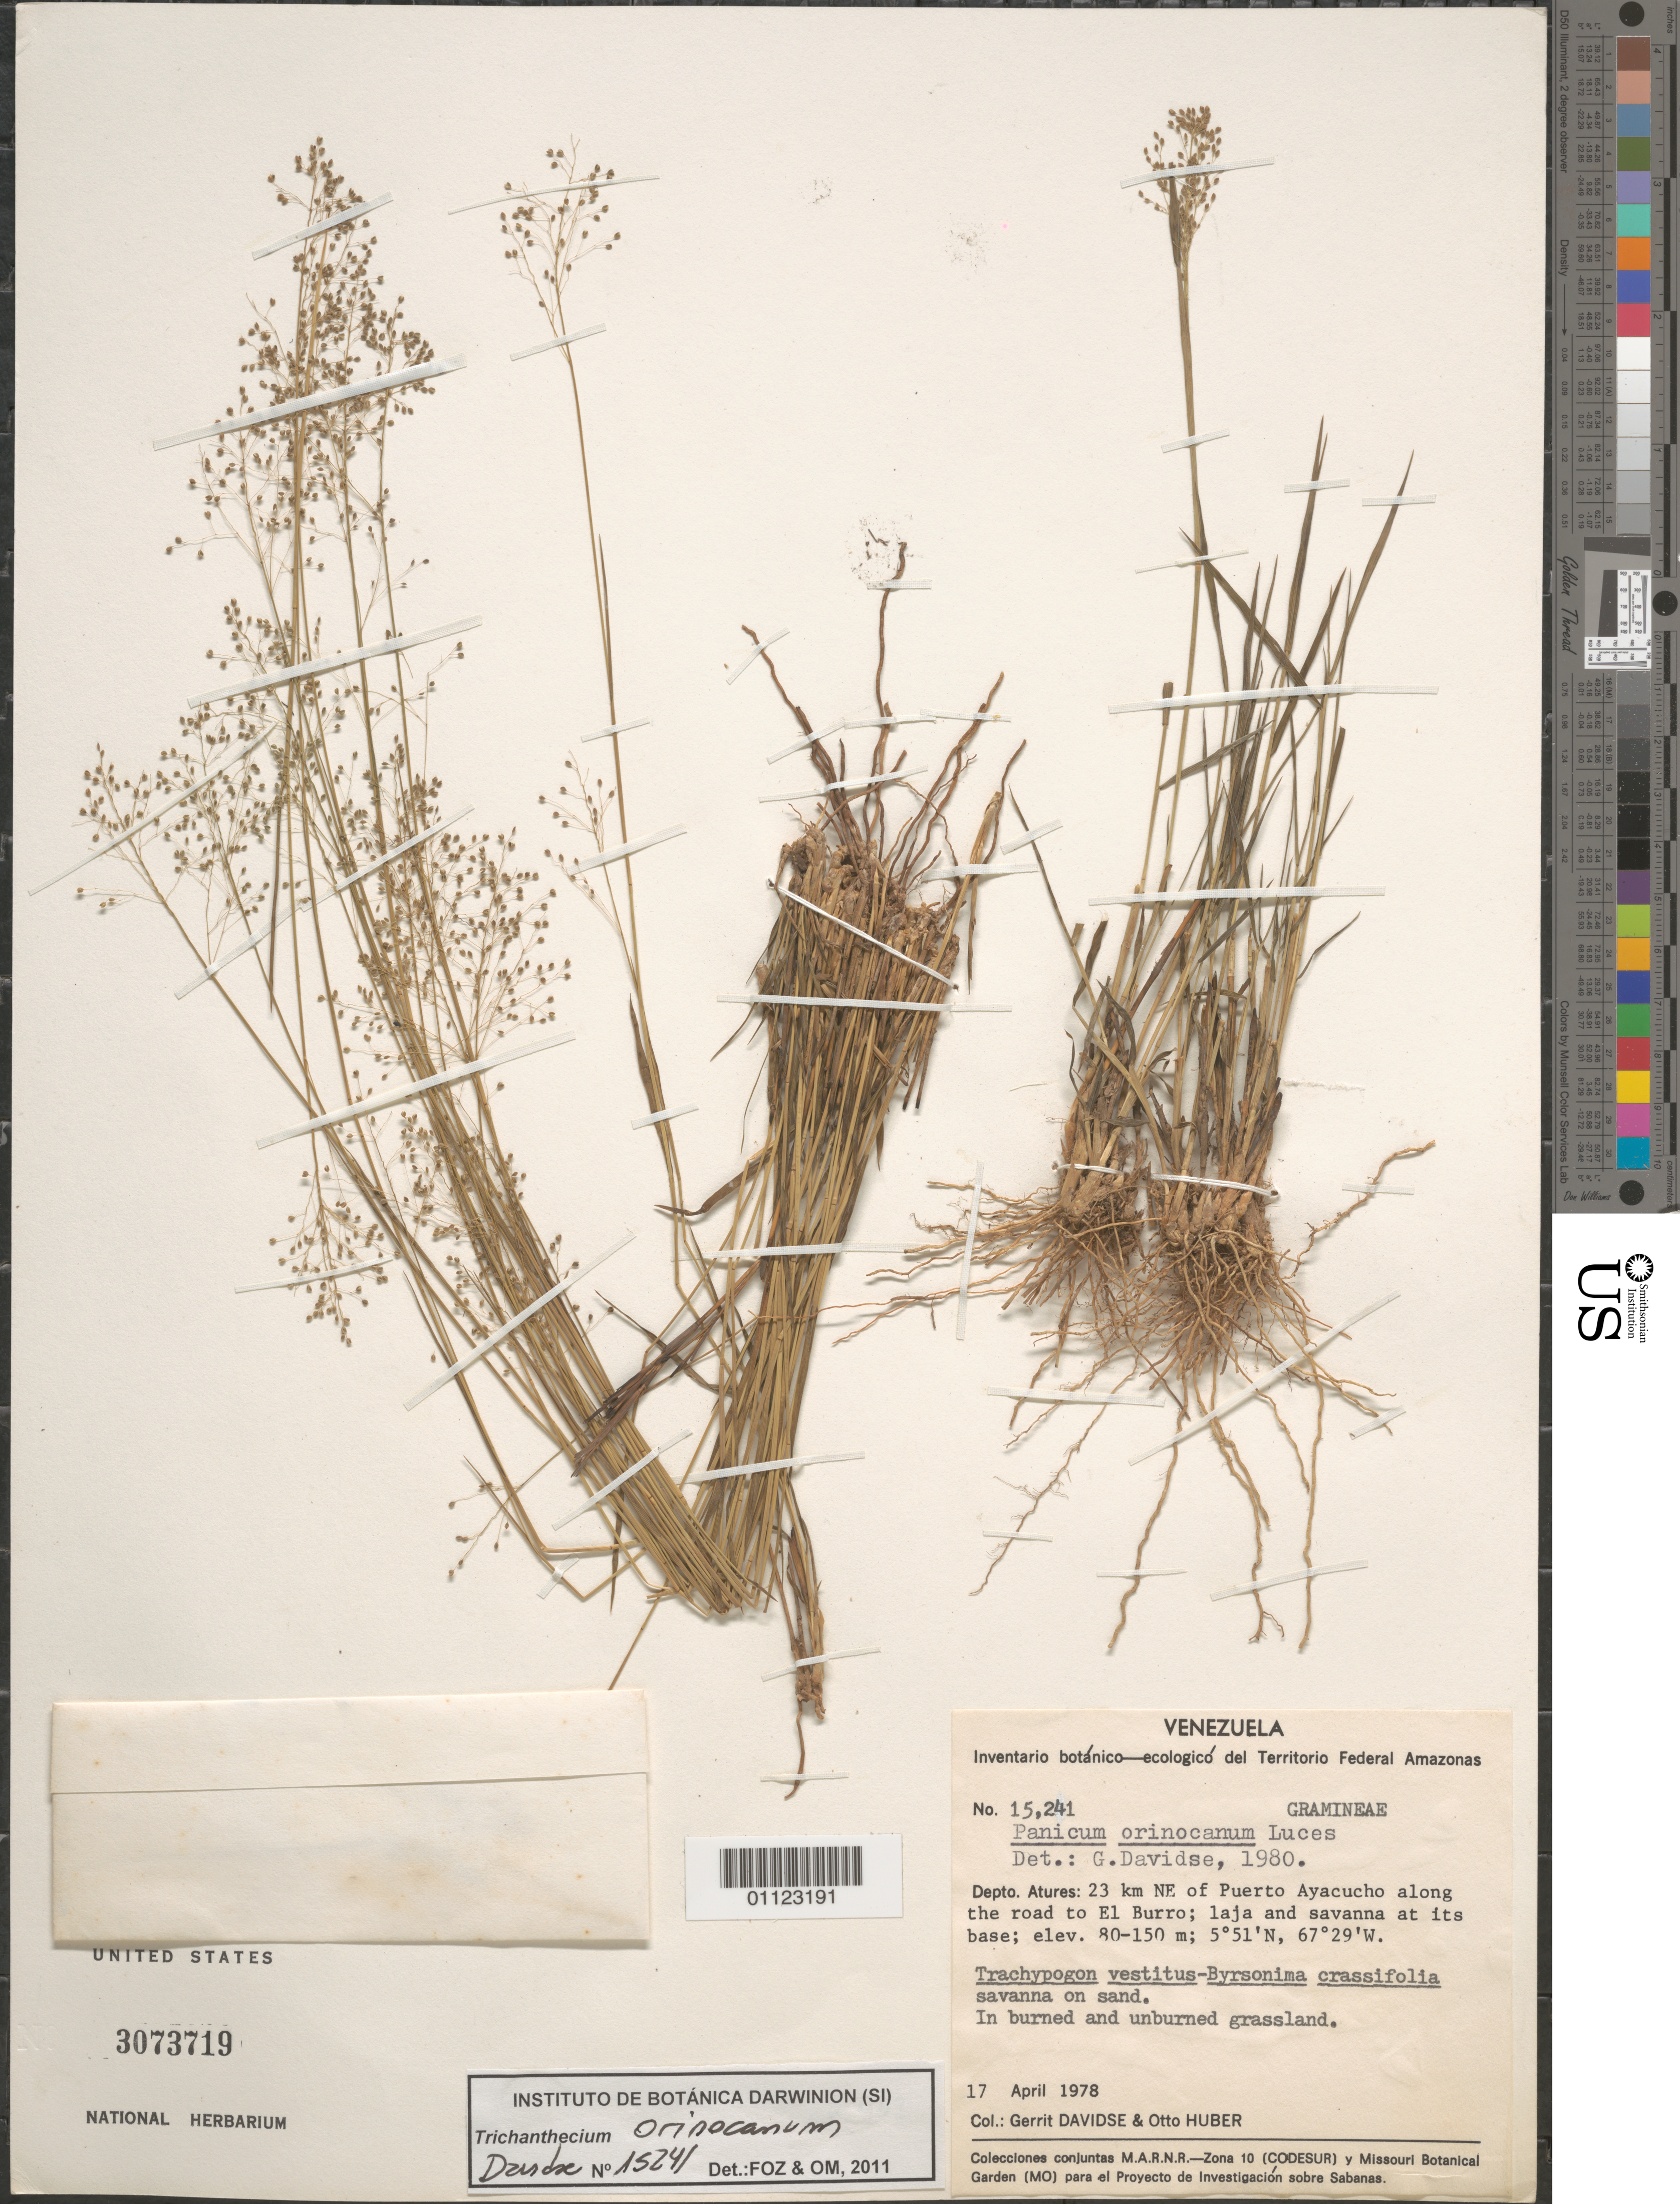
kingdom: Plantae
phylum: Tracheophyta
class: Liliopsida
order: Poales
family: Poaceae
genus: Trichanthecium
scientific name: Trichanthecium orinocanum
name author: (Luces) Zuloaga & Morrone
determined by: Zuloaga, F. O.; Morrone, O. N.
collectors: G. Davidse & O. Huber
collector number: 15241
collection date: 1978-04-17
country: Venezuela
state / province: Amazonas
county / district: Atures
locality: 23 km NE of Puerto Ayacucho along the road to El Burro; laja and savanna at its base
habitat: Trachypogon vestitus - Byrsonima crassifolia savanna on sand. In burned and unburned grassland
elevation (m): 80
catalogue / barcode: US 3073719